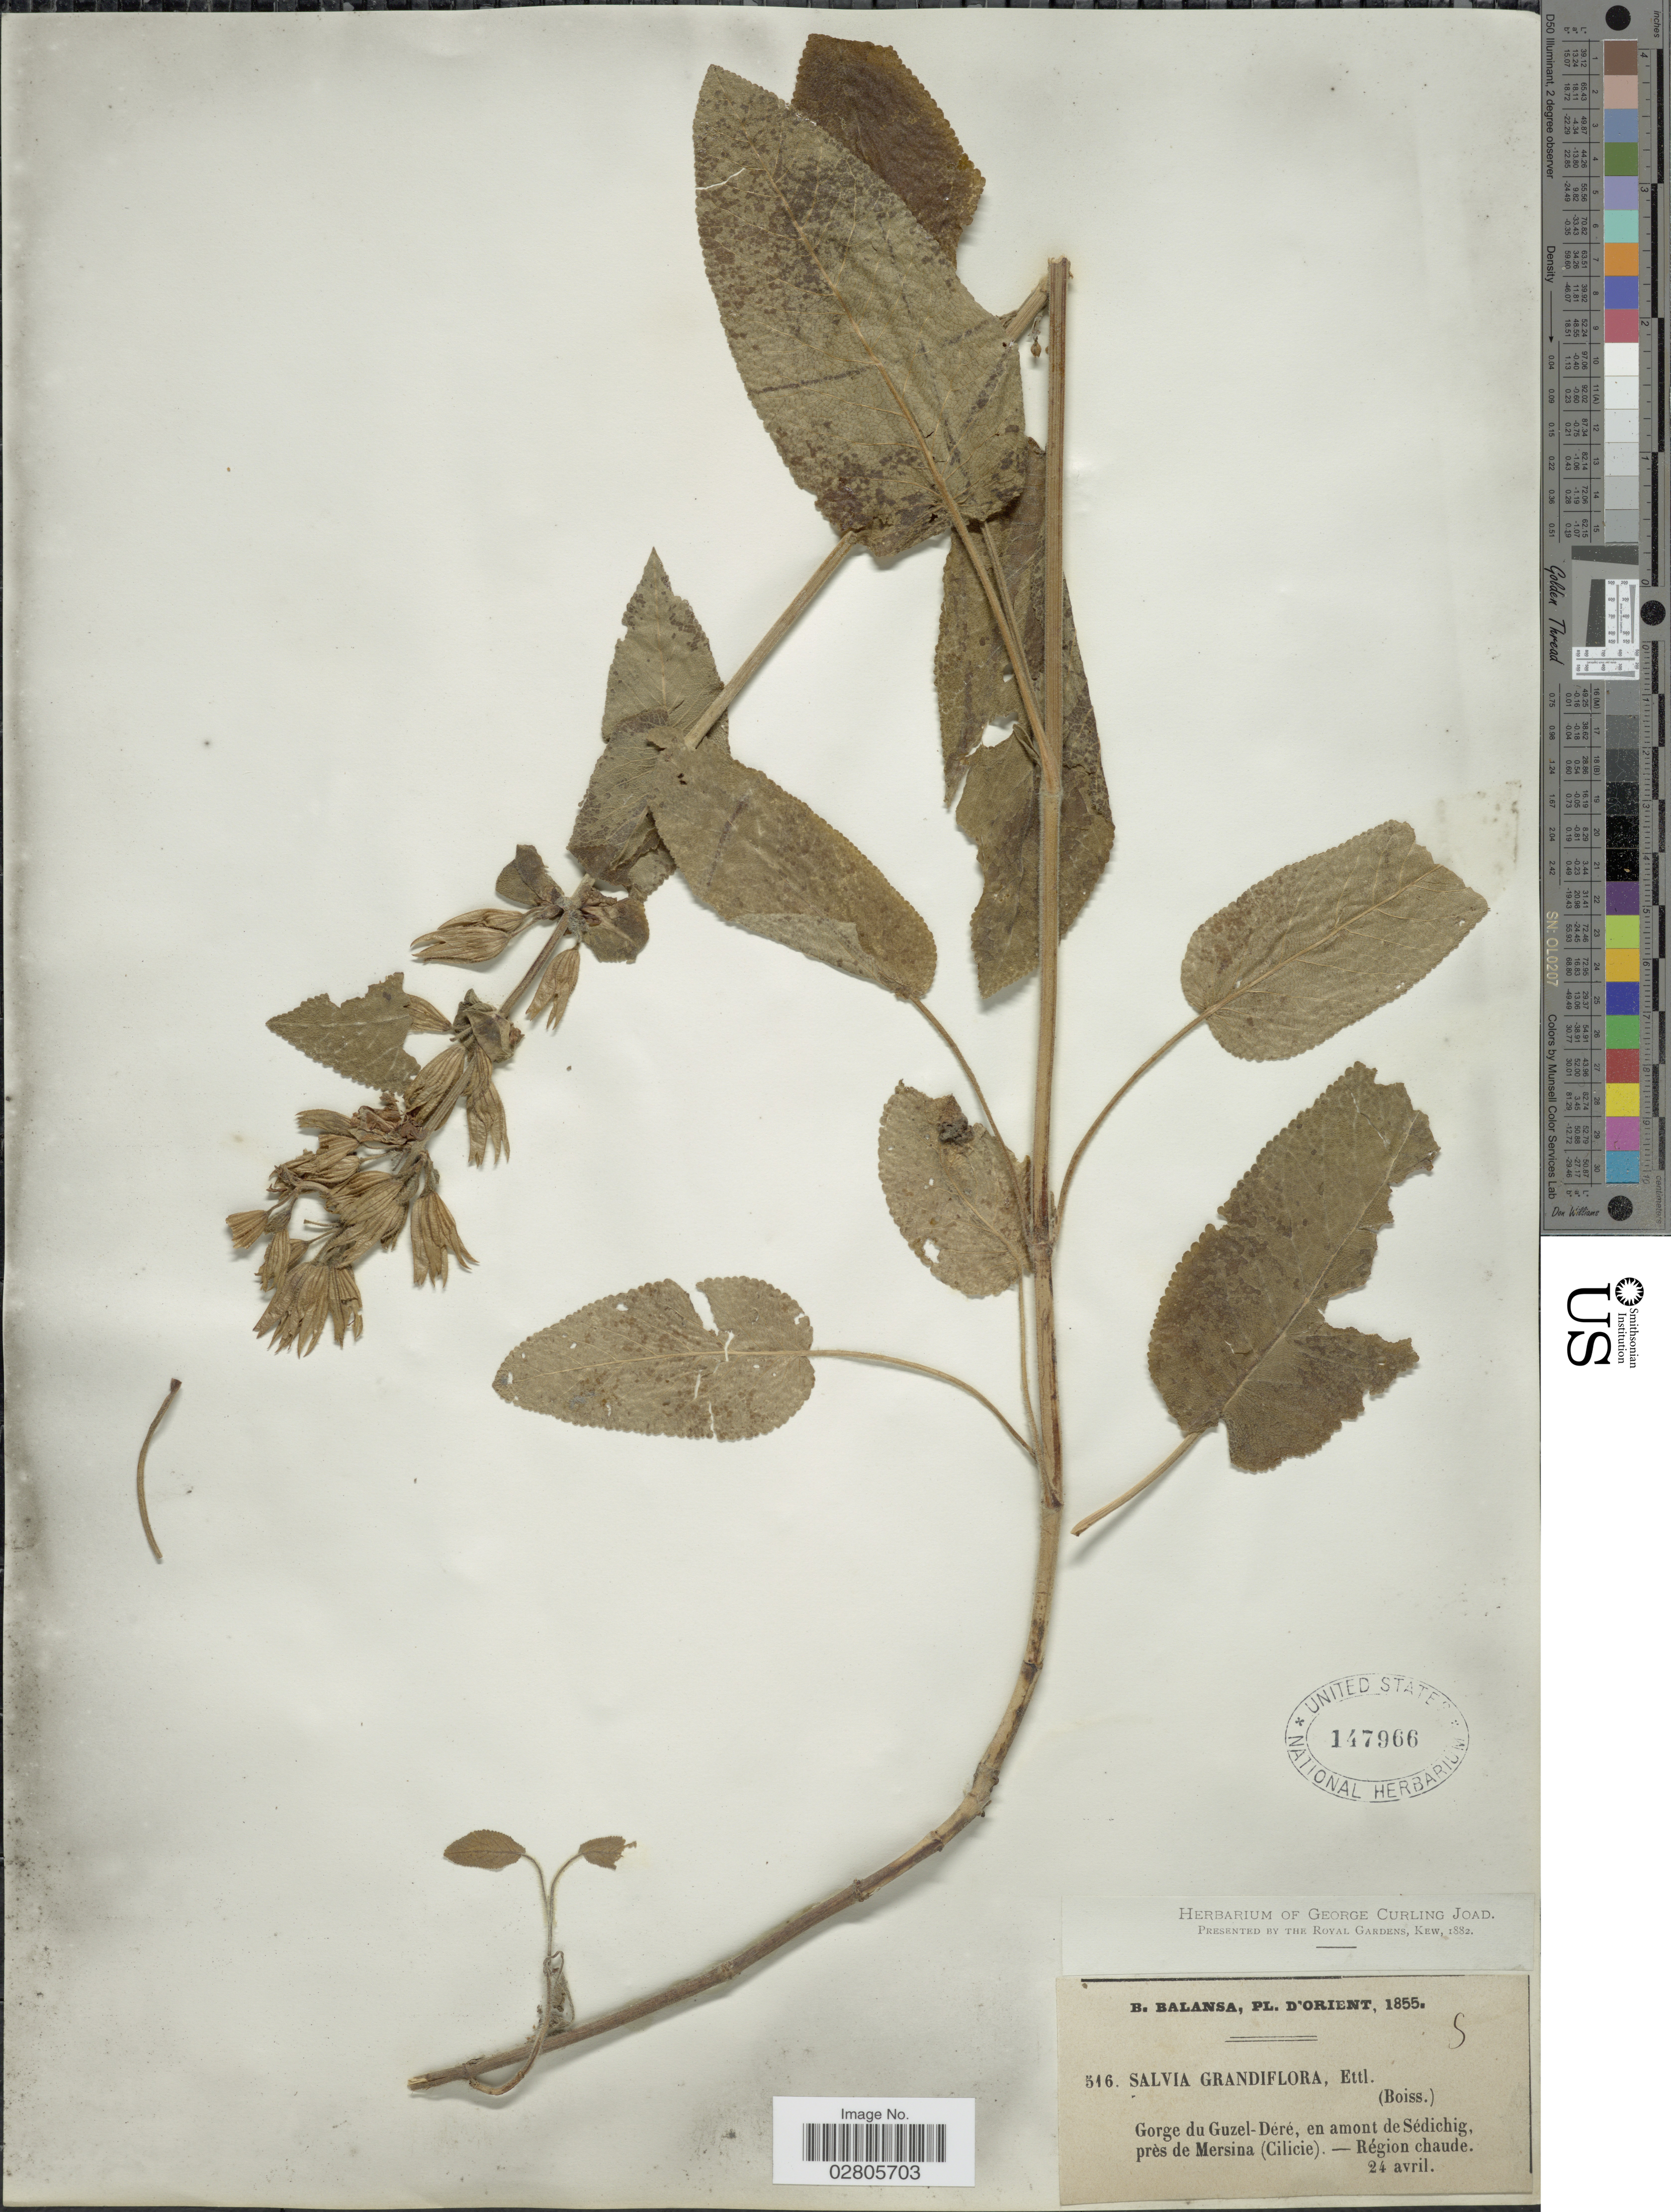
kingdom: Plantae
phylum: Tracheophyta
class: Magnoliopsida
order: Lamiales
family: Lamiaceae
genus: Salvia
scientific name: Salvia grandiflora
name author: Etl.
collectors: B. Balansa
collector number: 516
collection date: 1855-04-24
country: Turkey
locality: Orient. Gorge du Guzel-Déré, en amont de Sédichig, près de Mersina (Cilicie).- Région chaude.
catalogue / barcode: US 147966